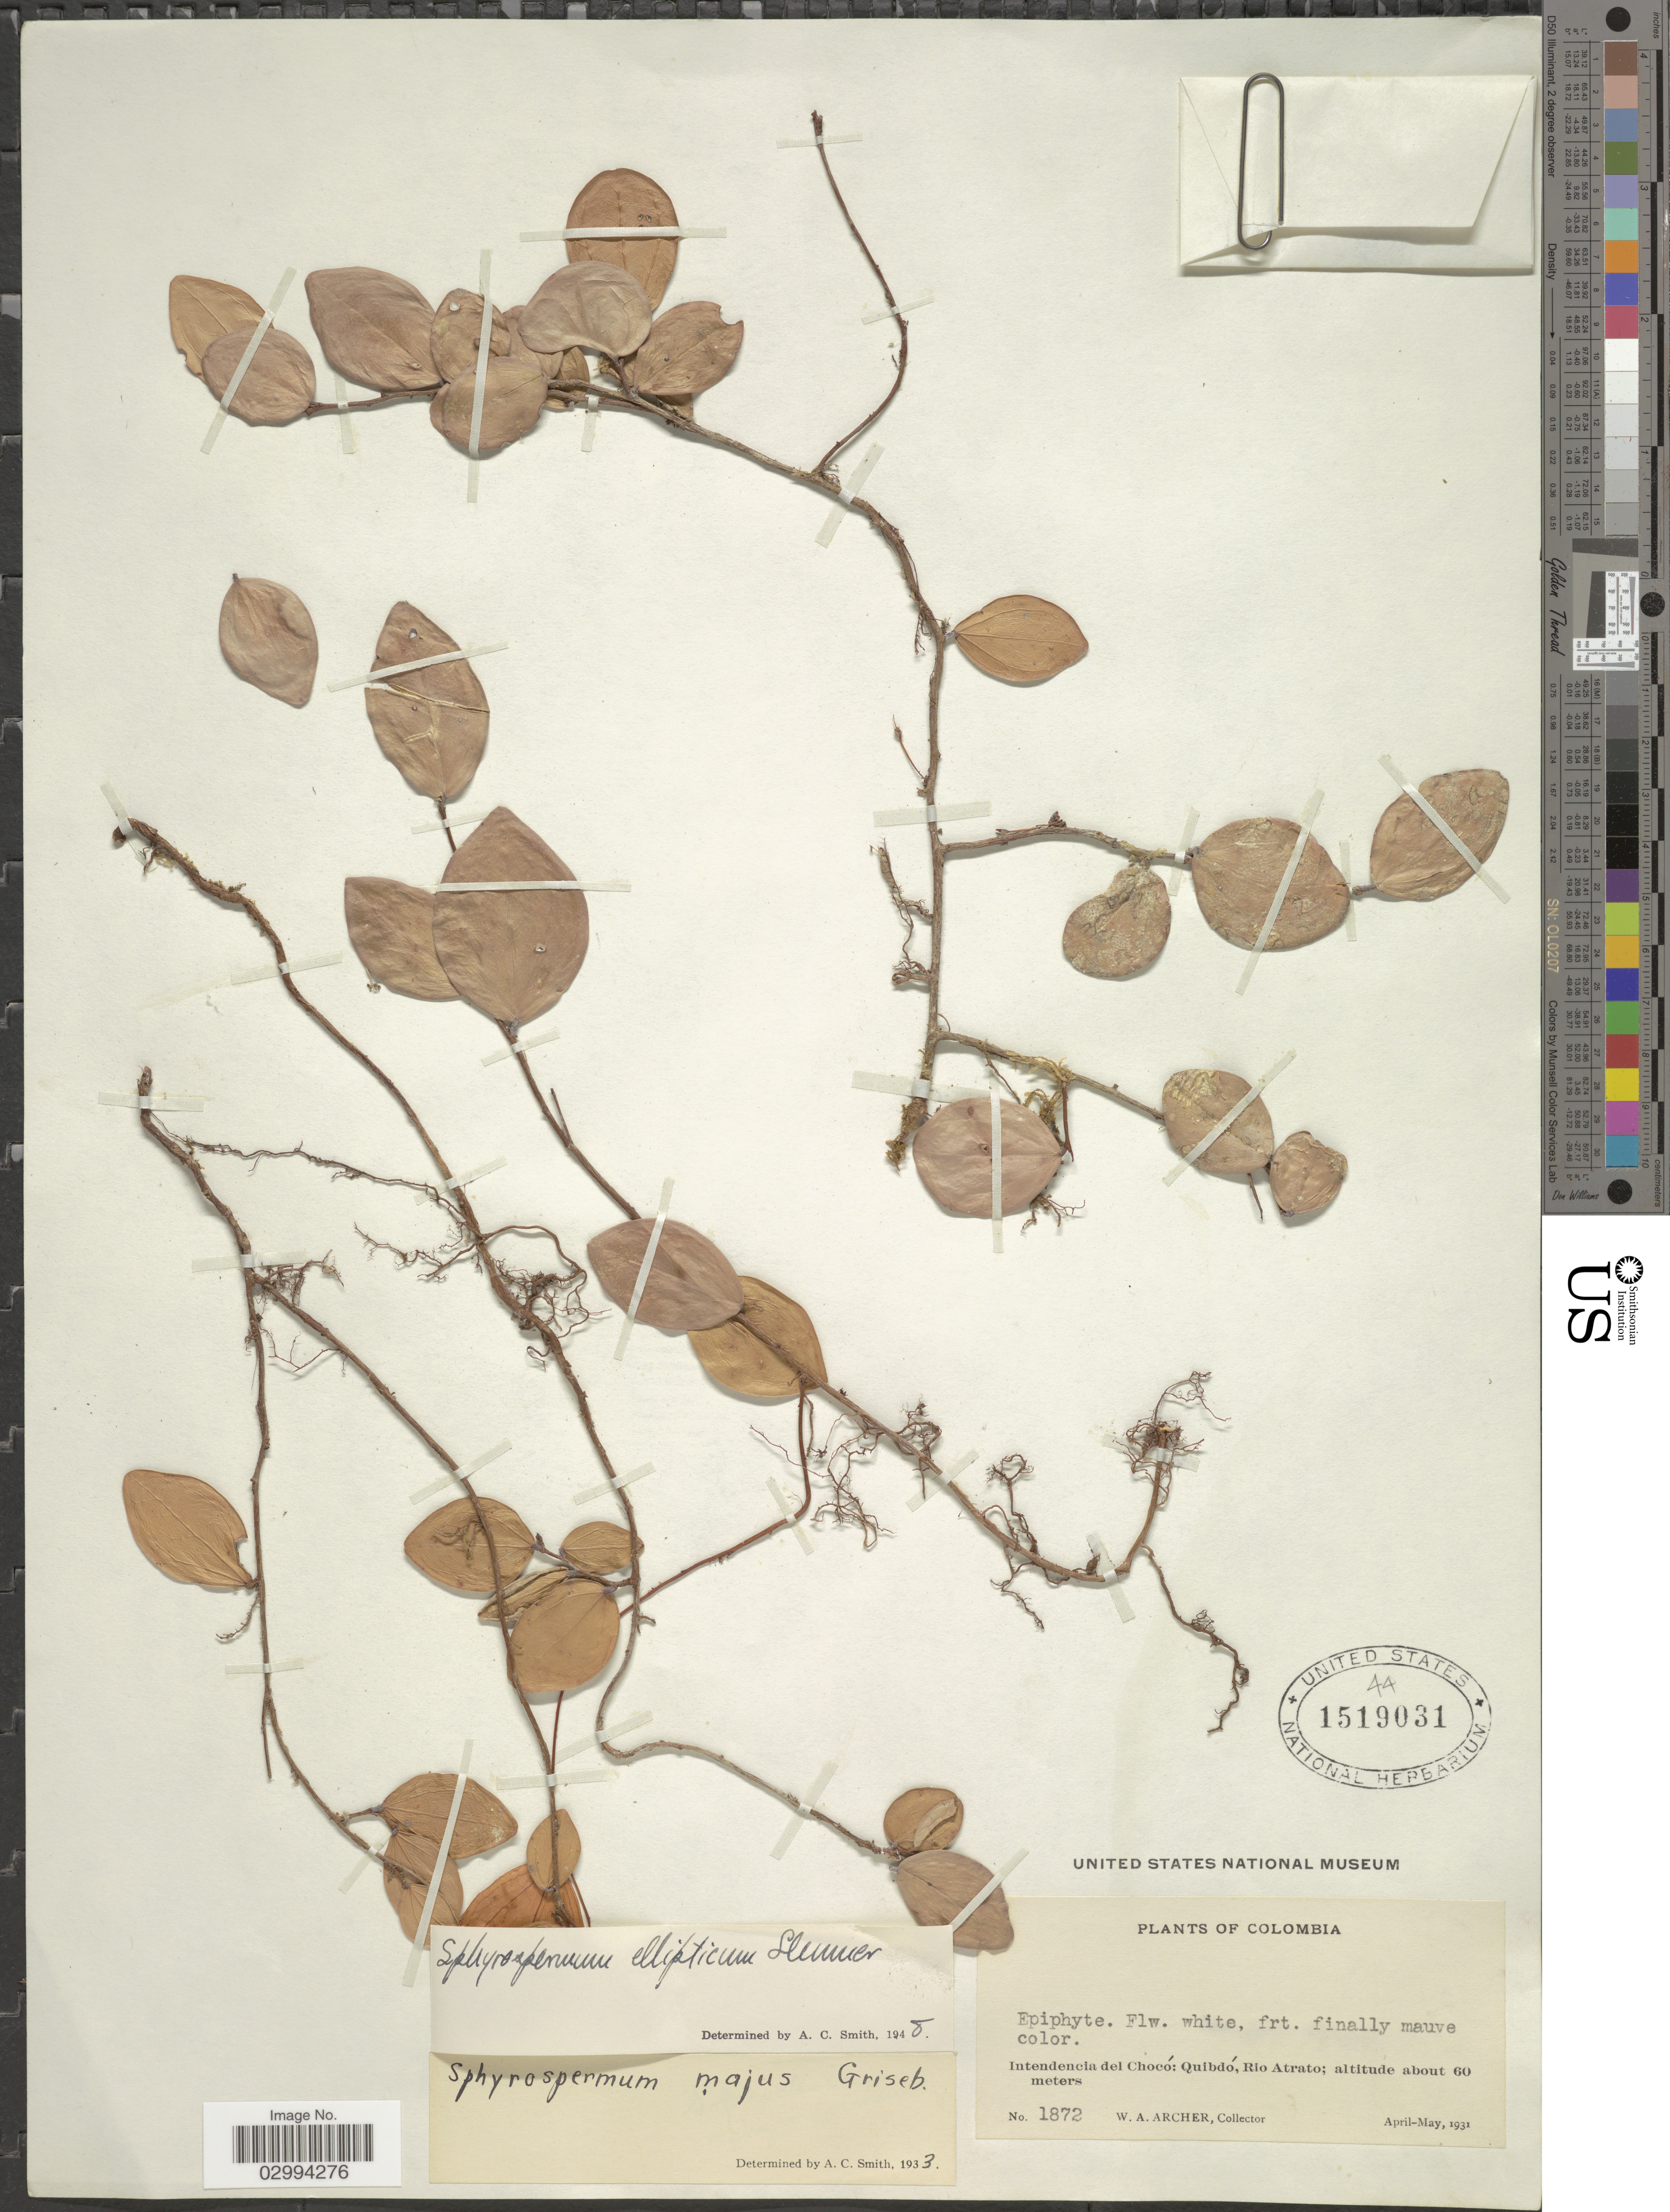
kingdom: Plantae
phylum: Tracheophyta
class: Magnoliopsida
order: Ericales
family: Ericaceae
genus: Sphyrospermum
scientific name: Sphyrospermum ellipticum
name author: Sleumer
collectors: W. Archer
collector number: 1872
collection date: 1931-04/1931-05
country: Colombia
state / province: Chocó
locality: Intendencia del Chocó: Quibdó, Rio Atrato.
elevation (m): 60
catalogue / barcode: US 1519031